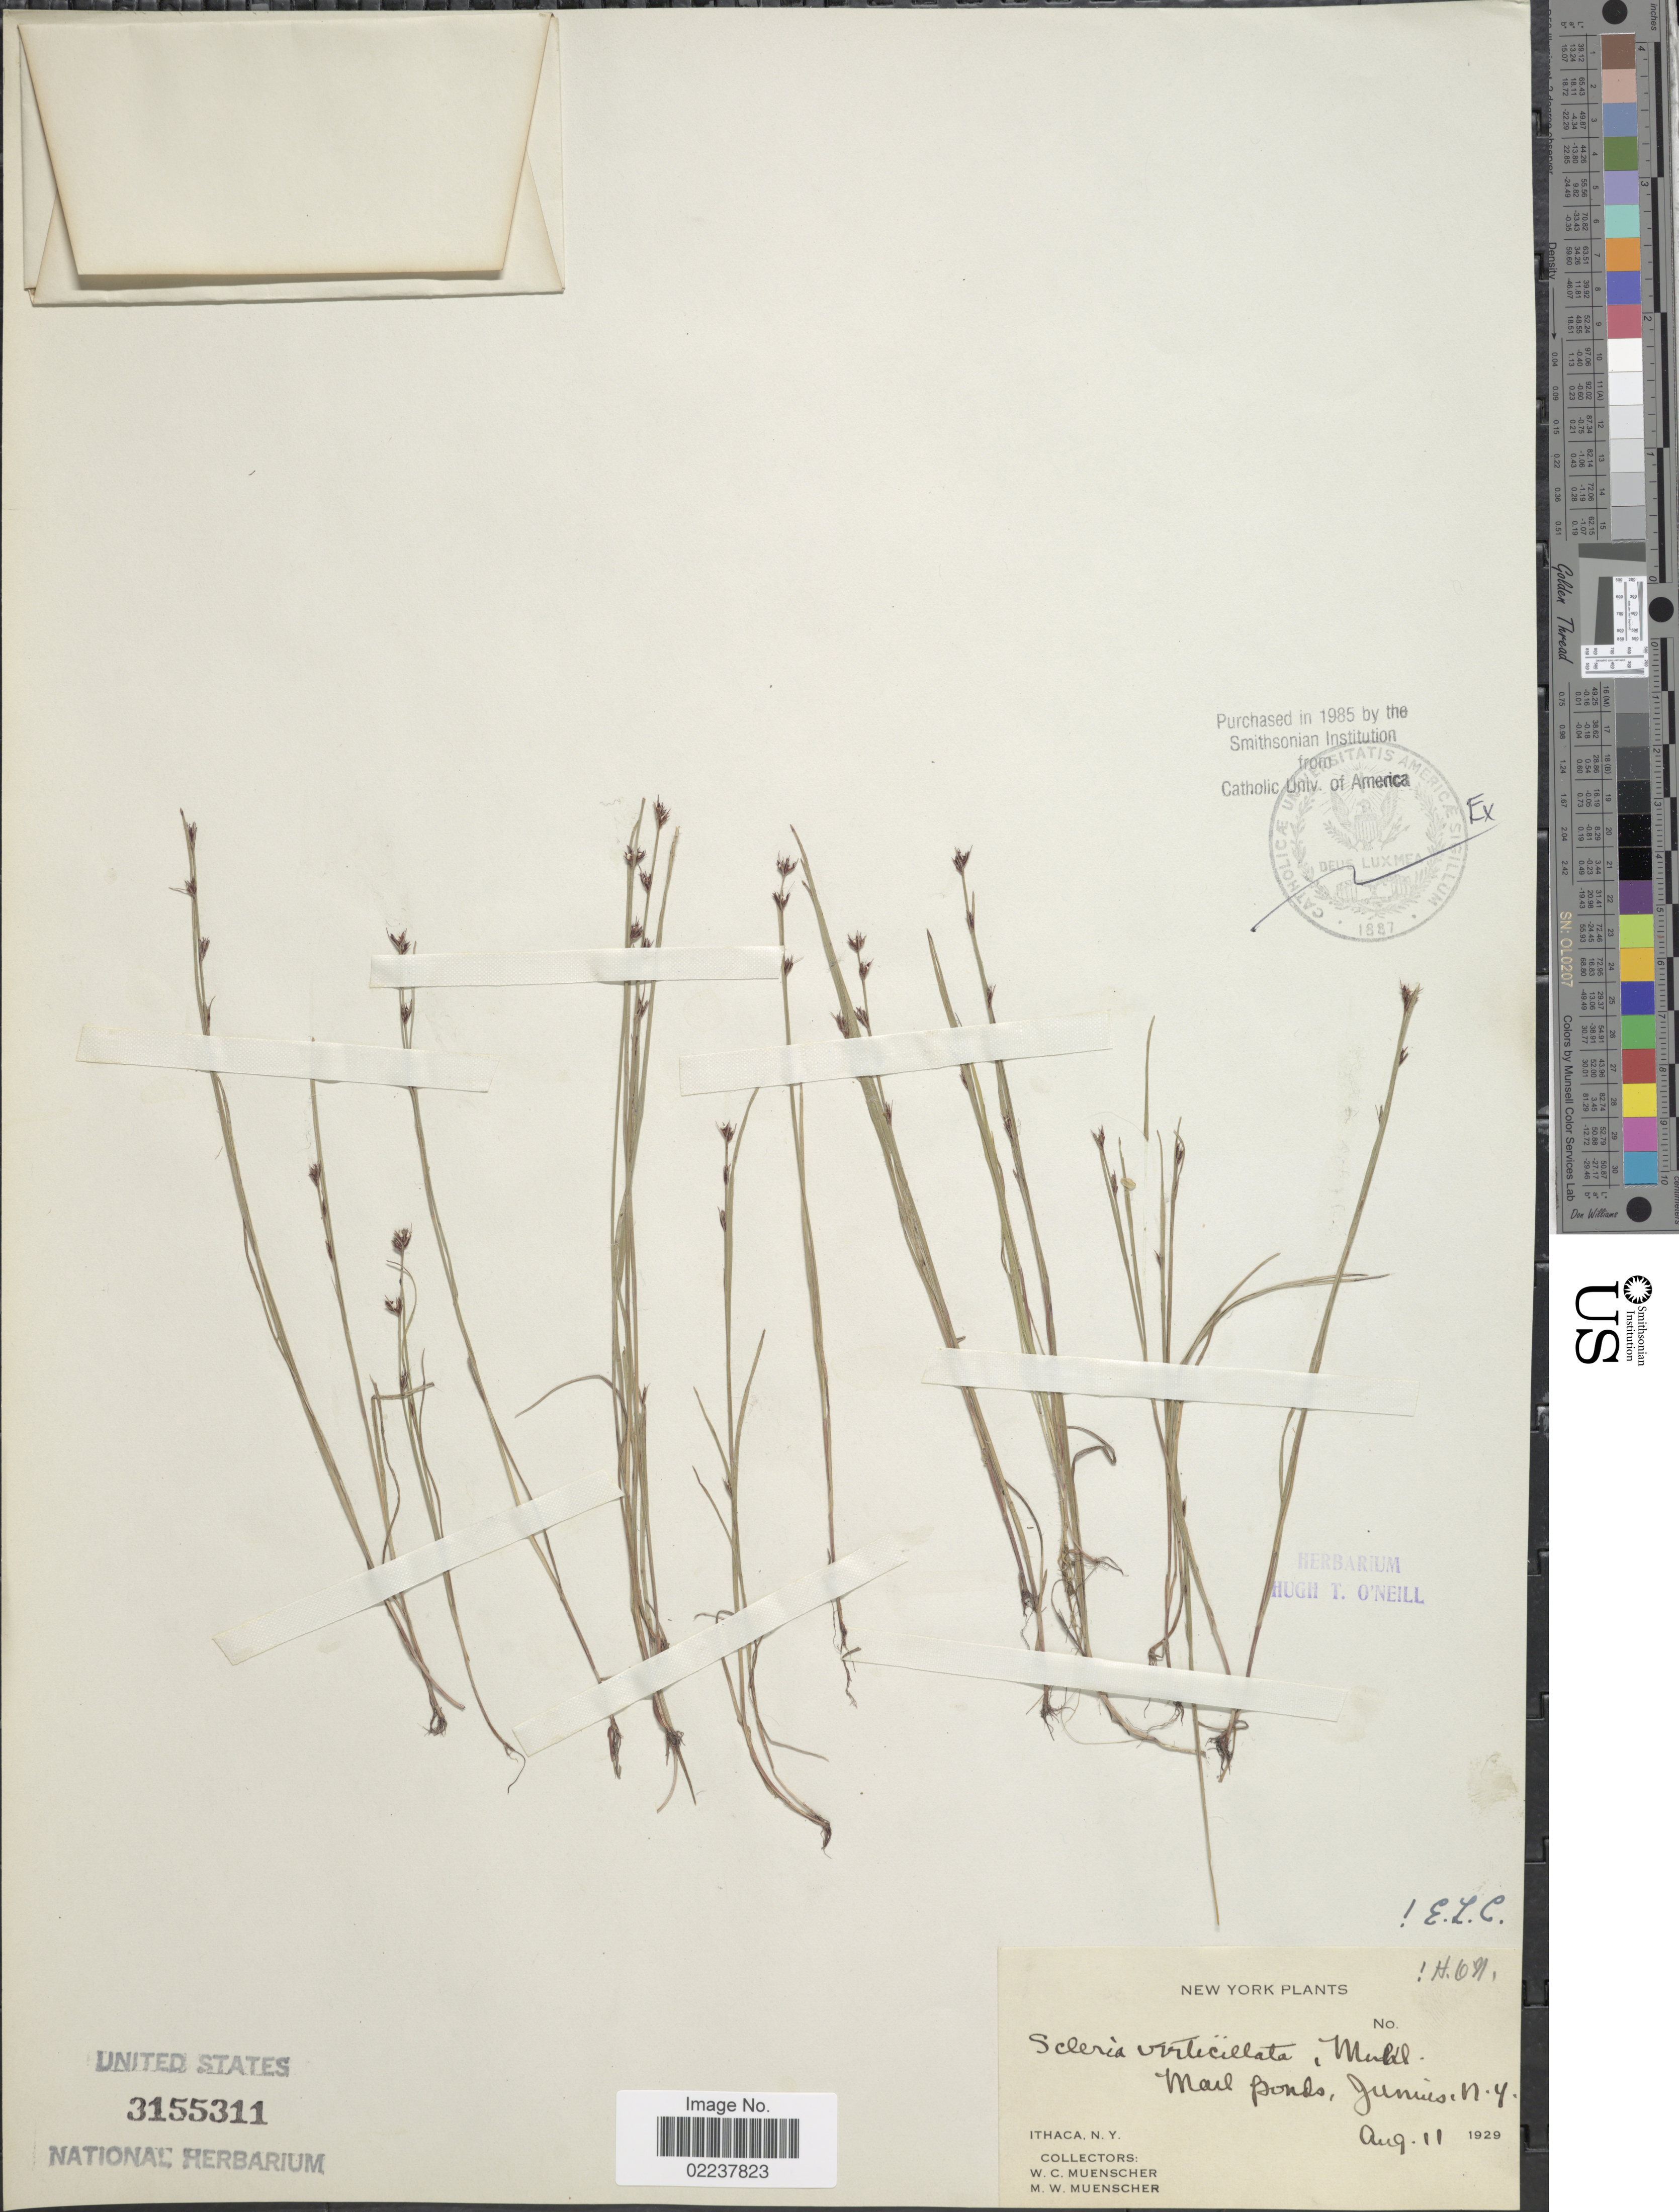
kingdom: Plantae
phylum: Tracheophyta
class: Liliopsida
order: Poales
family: Cyperaceae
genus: Scleria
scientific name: Scleria verticillata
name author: Muhl. ex Willd.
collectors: W. Muenscher & M. Muenscher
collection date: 1929-08-11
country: United States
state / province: New York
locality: Ithaca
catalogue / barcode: US 3155311